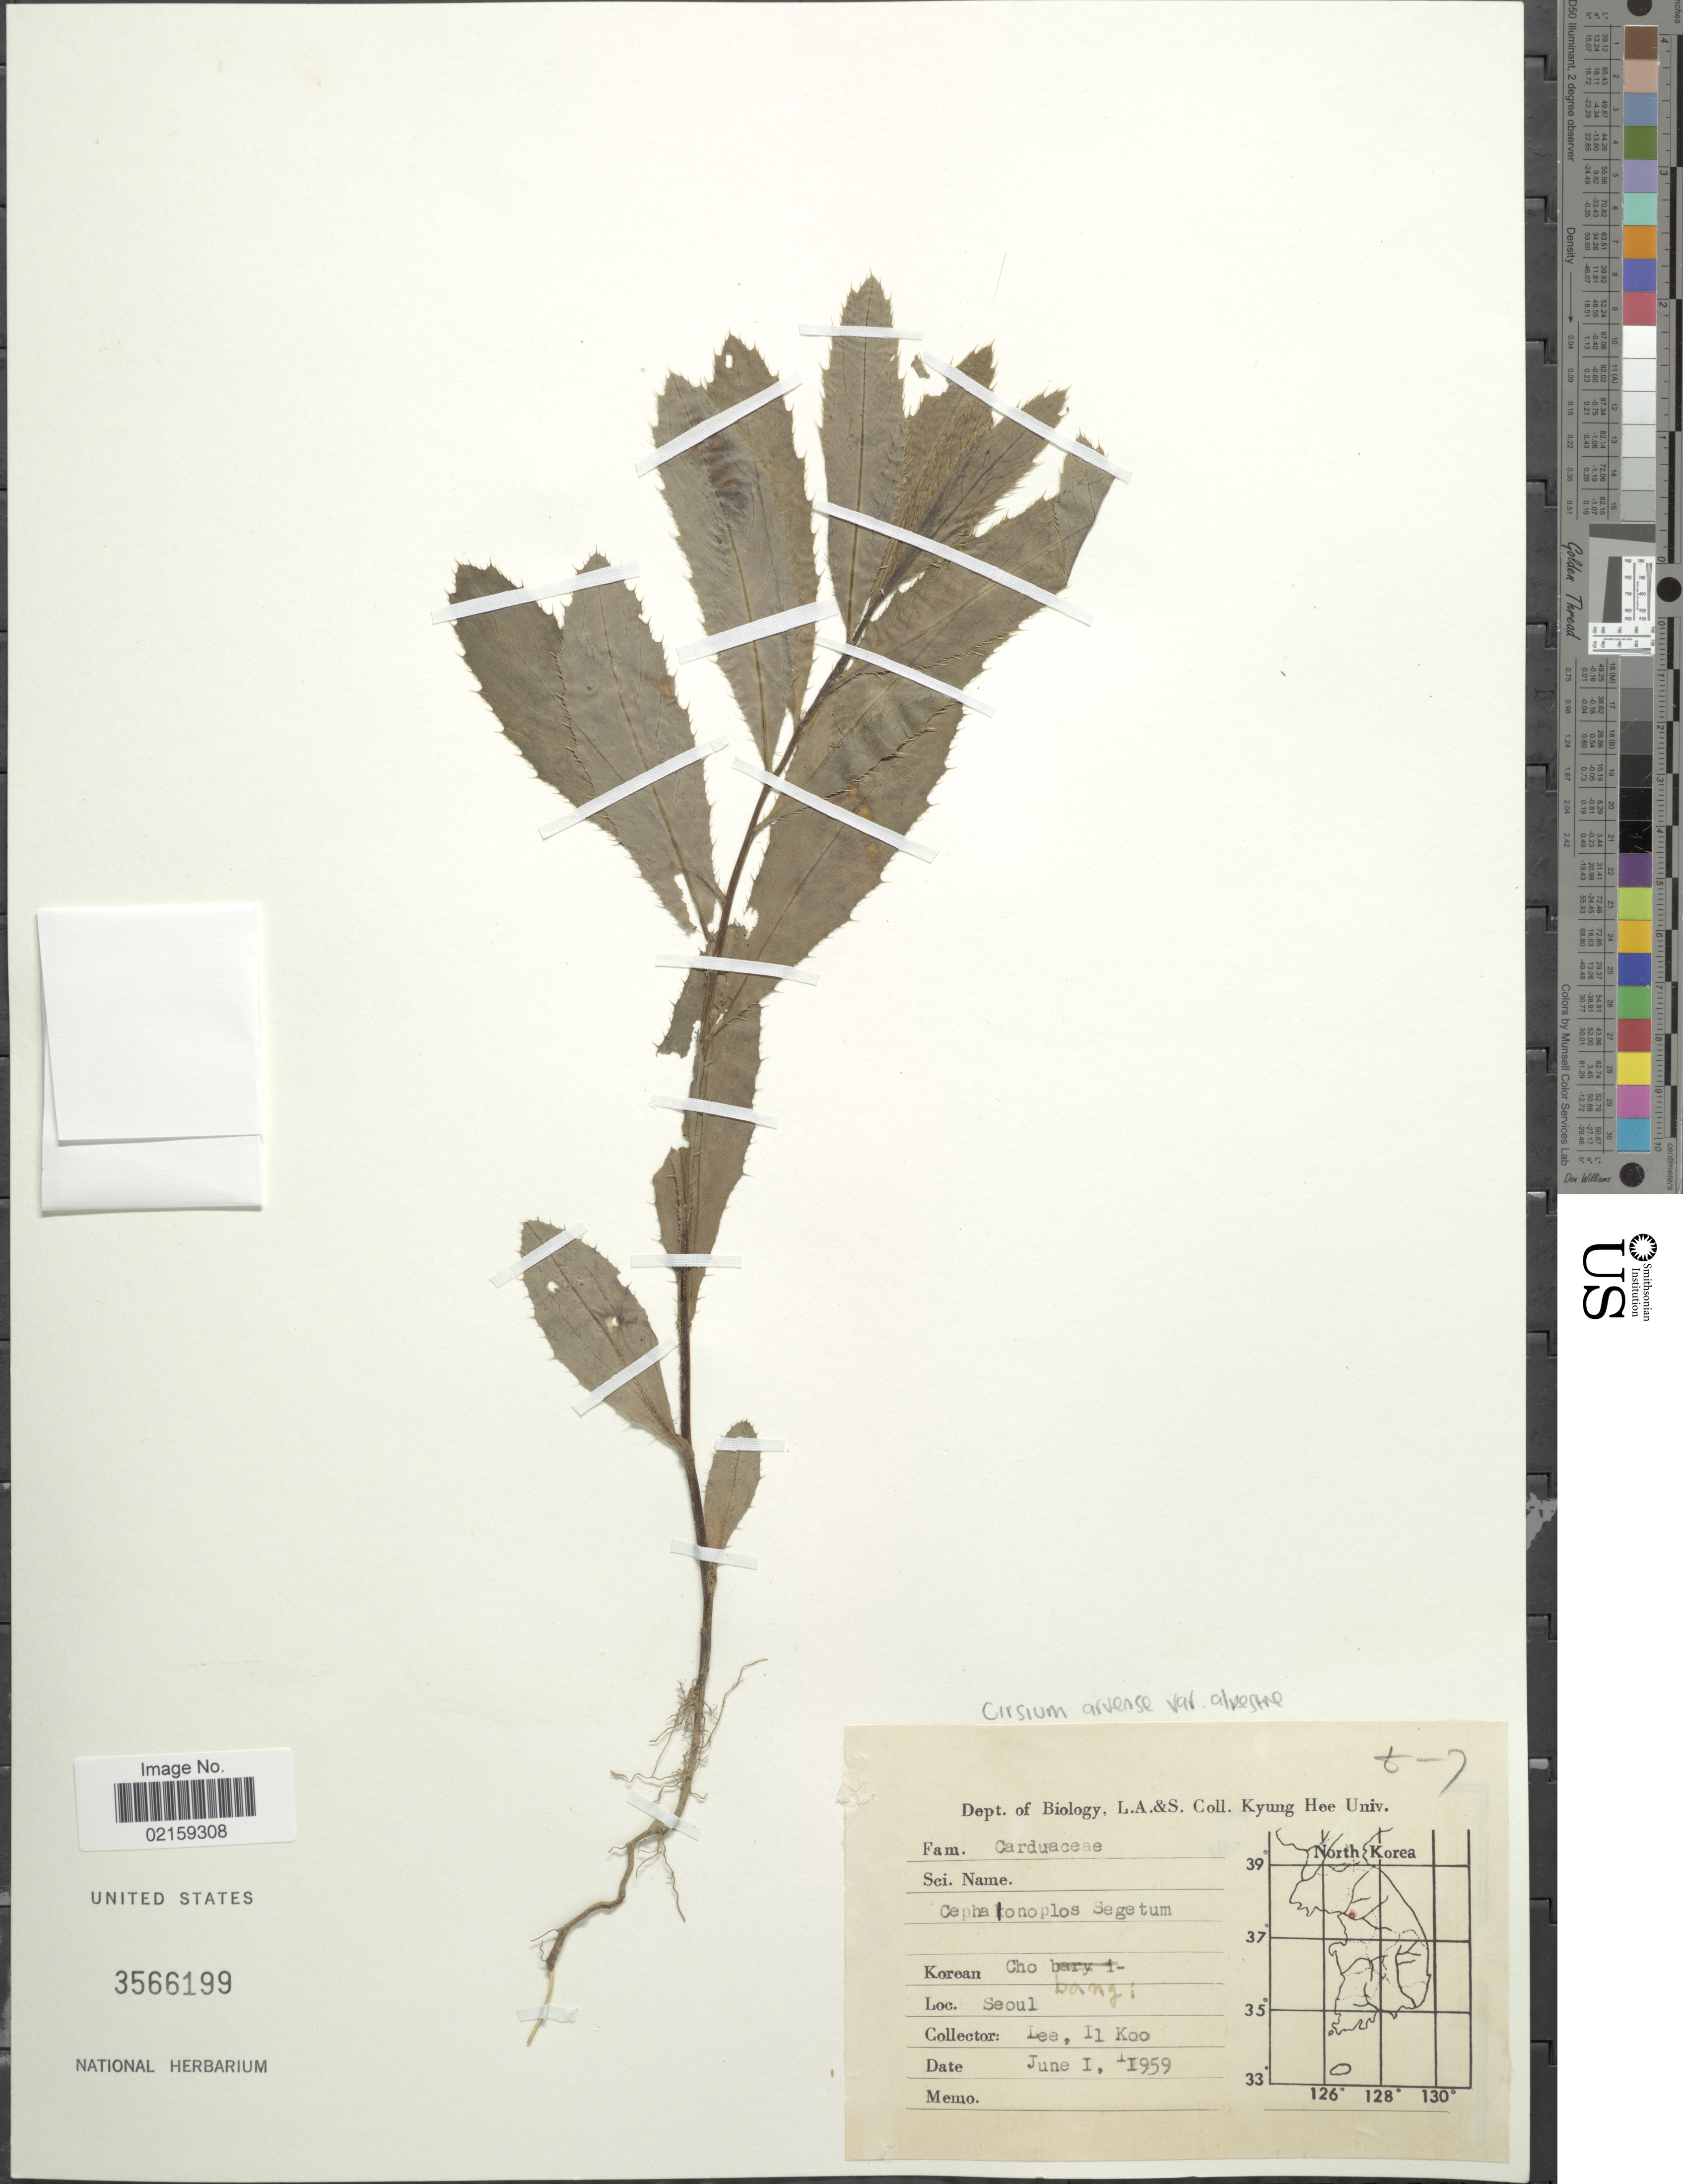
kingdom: Plantae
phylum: Tracheophyta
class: Magnoliopsida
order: Asterales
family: Asteraceae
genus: Cirsium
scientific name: Cirsium arvense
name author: (L.) Scop.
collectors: I. Lee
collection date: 1959-06-01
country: South Korea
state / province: Seoul Special City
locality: Cho bangi. Seoul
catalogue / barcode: US 3566199